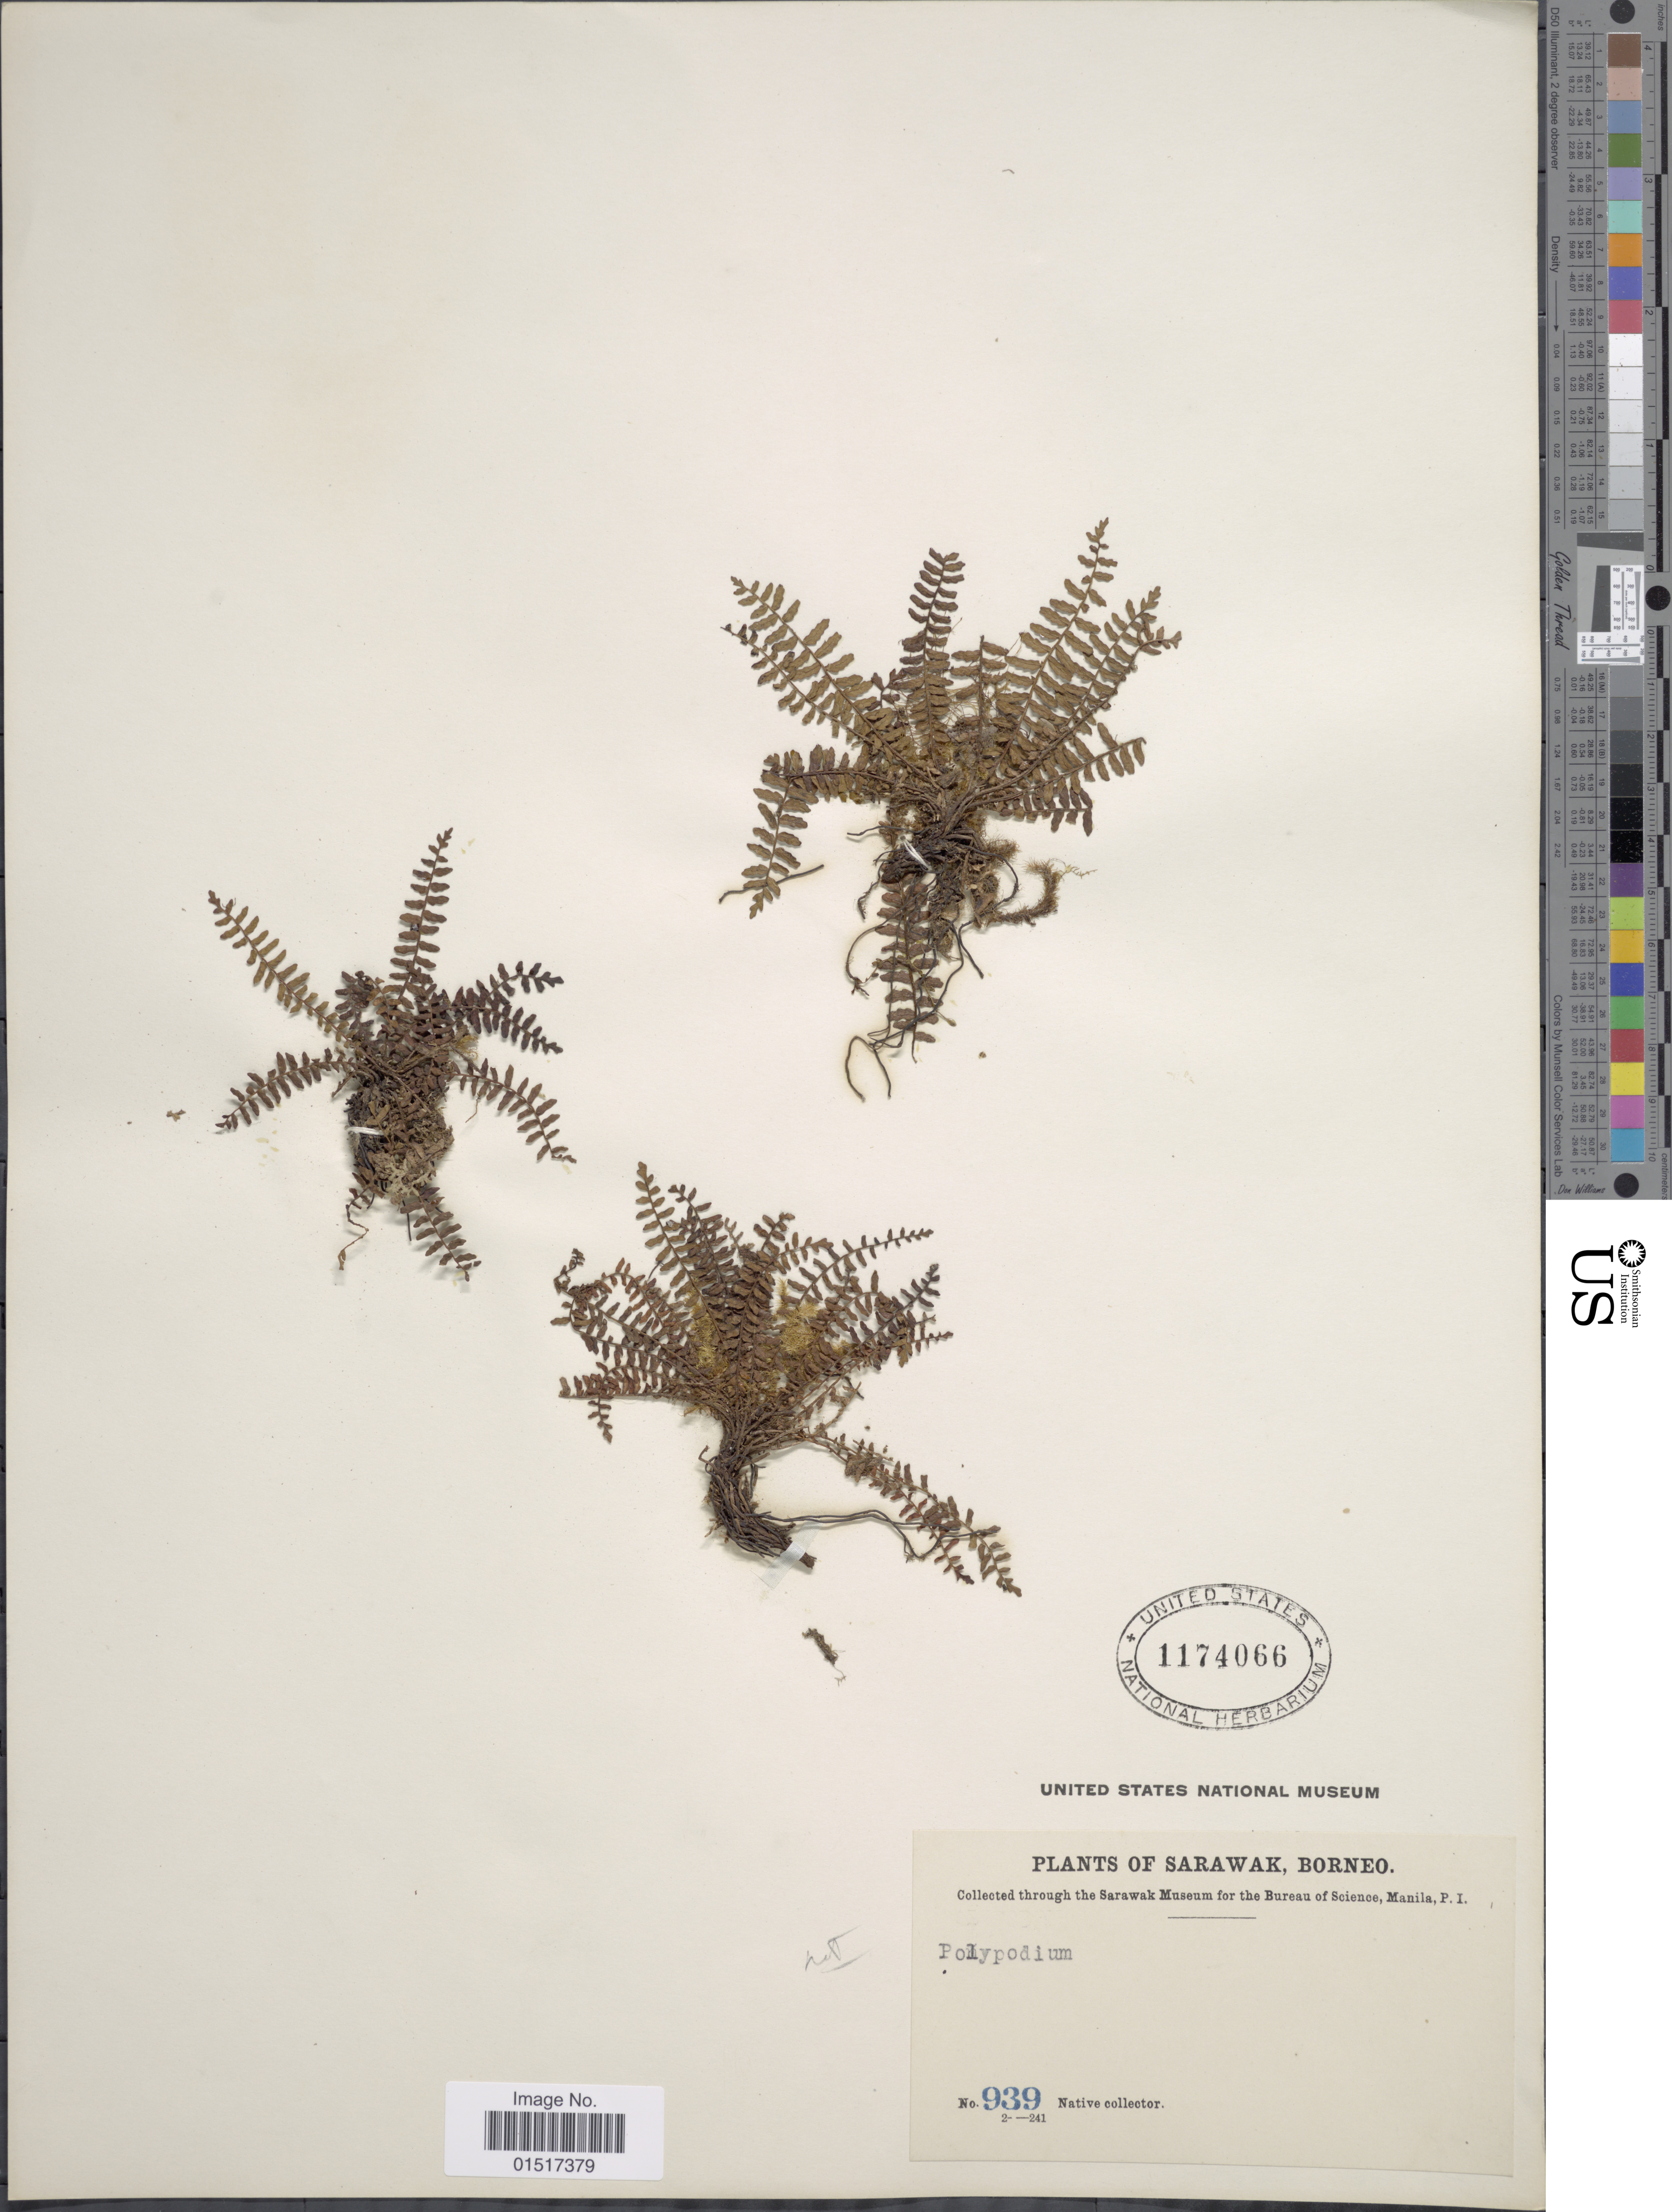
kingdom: Plantae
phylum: Tracheophyta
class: Polypodiopsida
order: Polypodiales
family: Aspleniaceae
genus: Asplenium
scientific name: Asplenium sp.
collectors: Native collector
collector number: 939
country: Malaysia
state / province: Sarawak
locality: Borneo.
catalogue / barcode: US 1174066